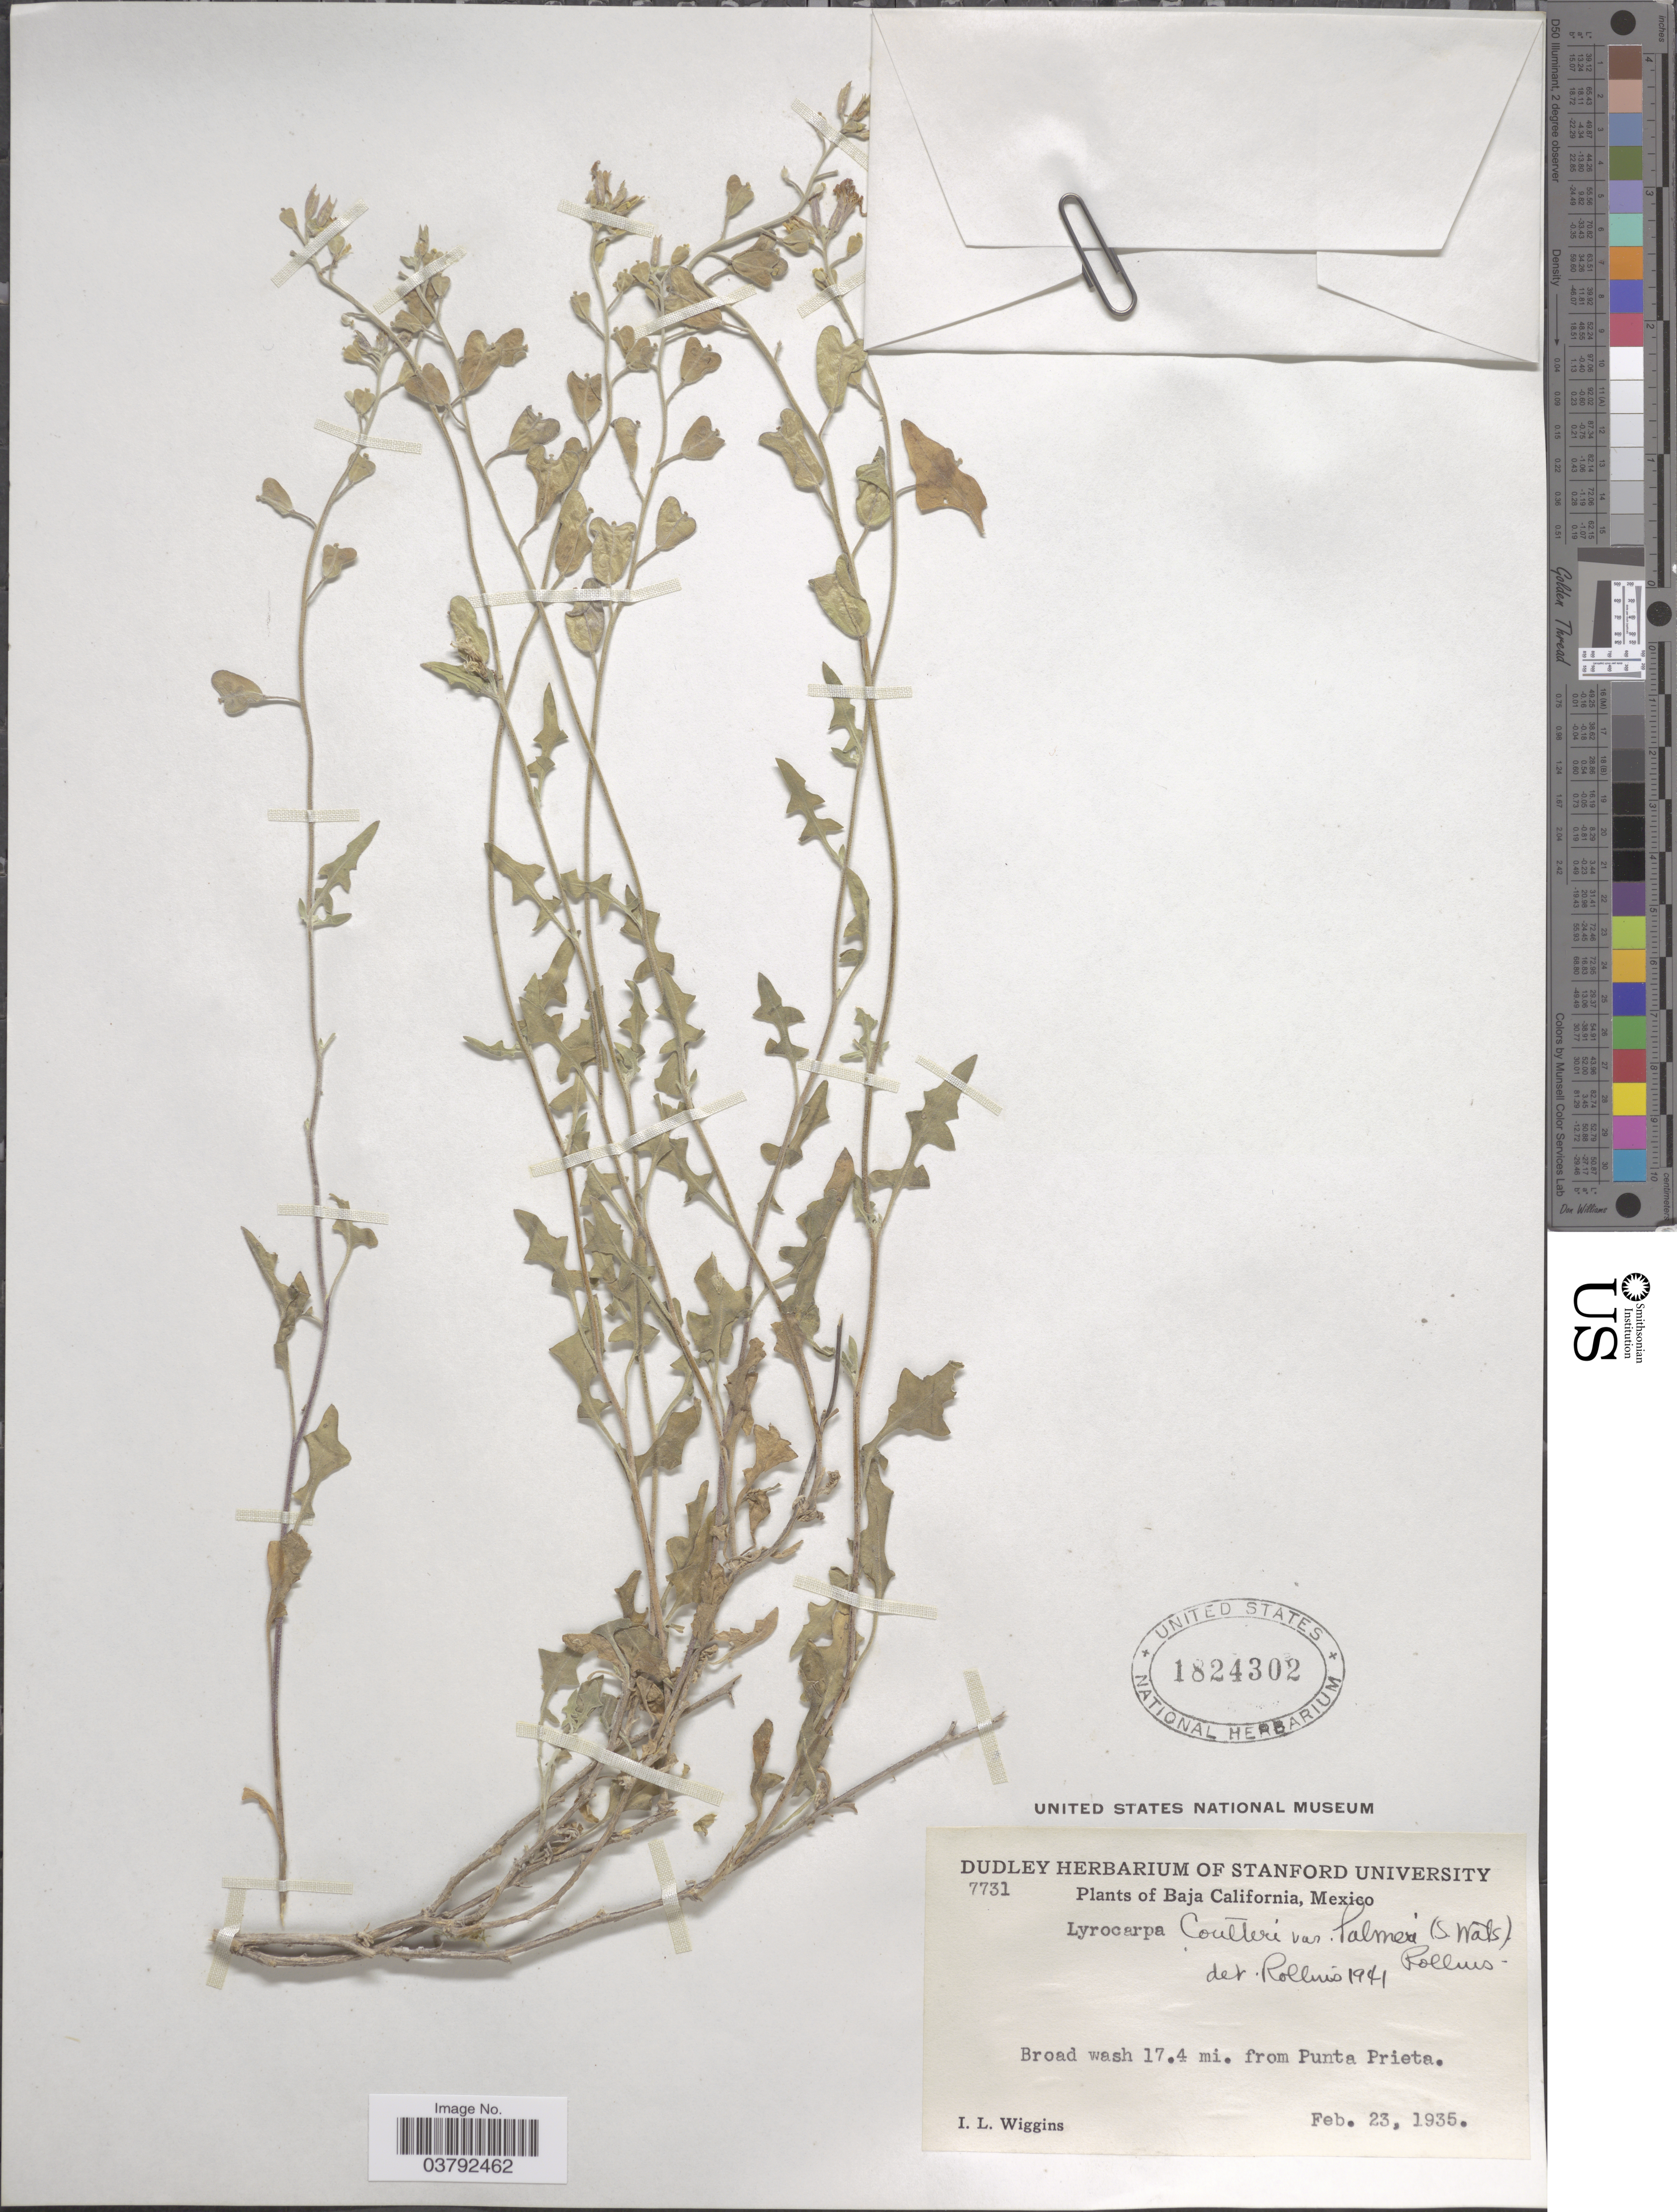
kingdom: Plantae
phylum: Tracheophyta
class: Magnoliopsida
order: Brassicales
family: Brassicaceae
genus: Lyrocarpa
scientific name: Lyrocarpa coulteri var. palmeri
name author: (S. Watson) Rollins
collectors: I. L. Wiggins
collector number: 7731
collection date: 1935-02-23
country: Mexico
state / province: Baja California Norte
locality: Broad wash 17.4 mi. from Punta Prieta.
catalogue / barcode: US 1824302